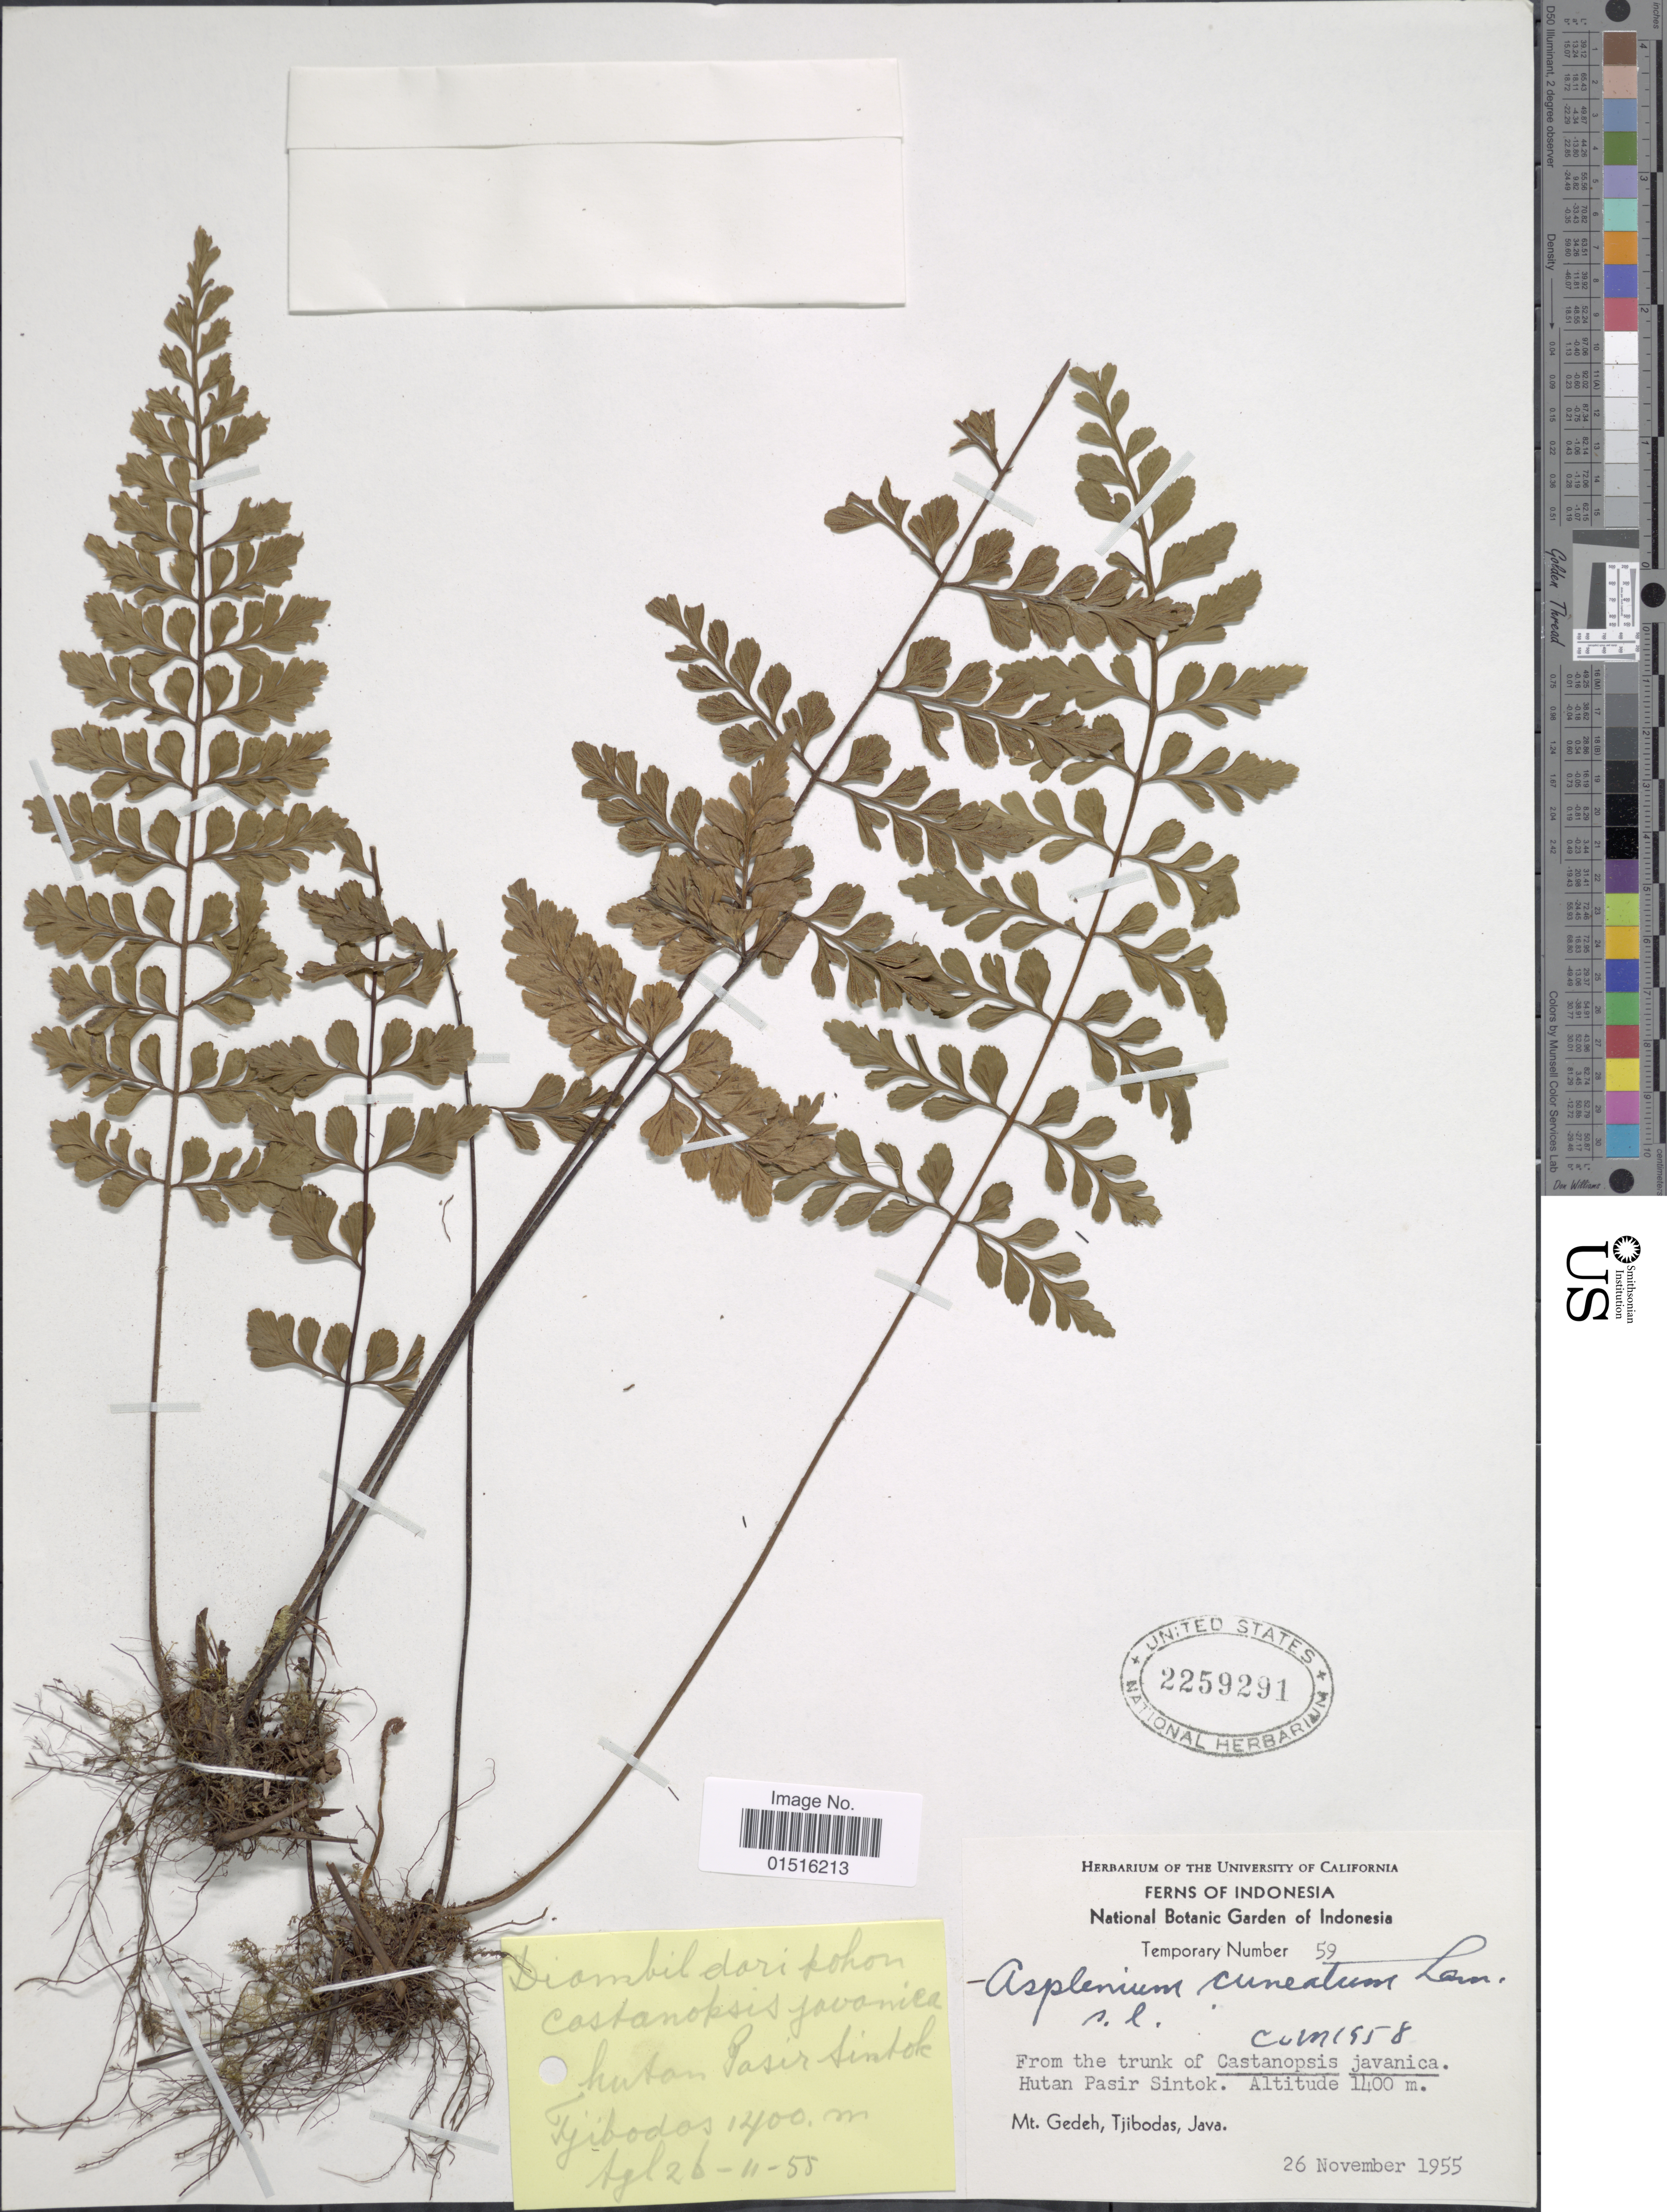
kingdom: Plantae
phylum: Tracheophyta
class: Polypodiopsida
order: Polypodiales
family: Aspleniaceae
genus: Asplenium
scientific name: Asplenium cuneatum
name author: Lam.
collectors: ex herb. Univ. of California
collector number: Temporary number 59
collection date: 1955-11-26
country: Indonesia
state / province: Java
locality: From the trunk of Castanopsis javanica, Hutan Pasir Sintok, Mt. Gedeh Pasir Sintok, Mt. Gedeh, Tjibodas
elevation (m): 1400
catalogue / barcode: US 2259291